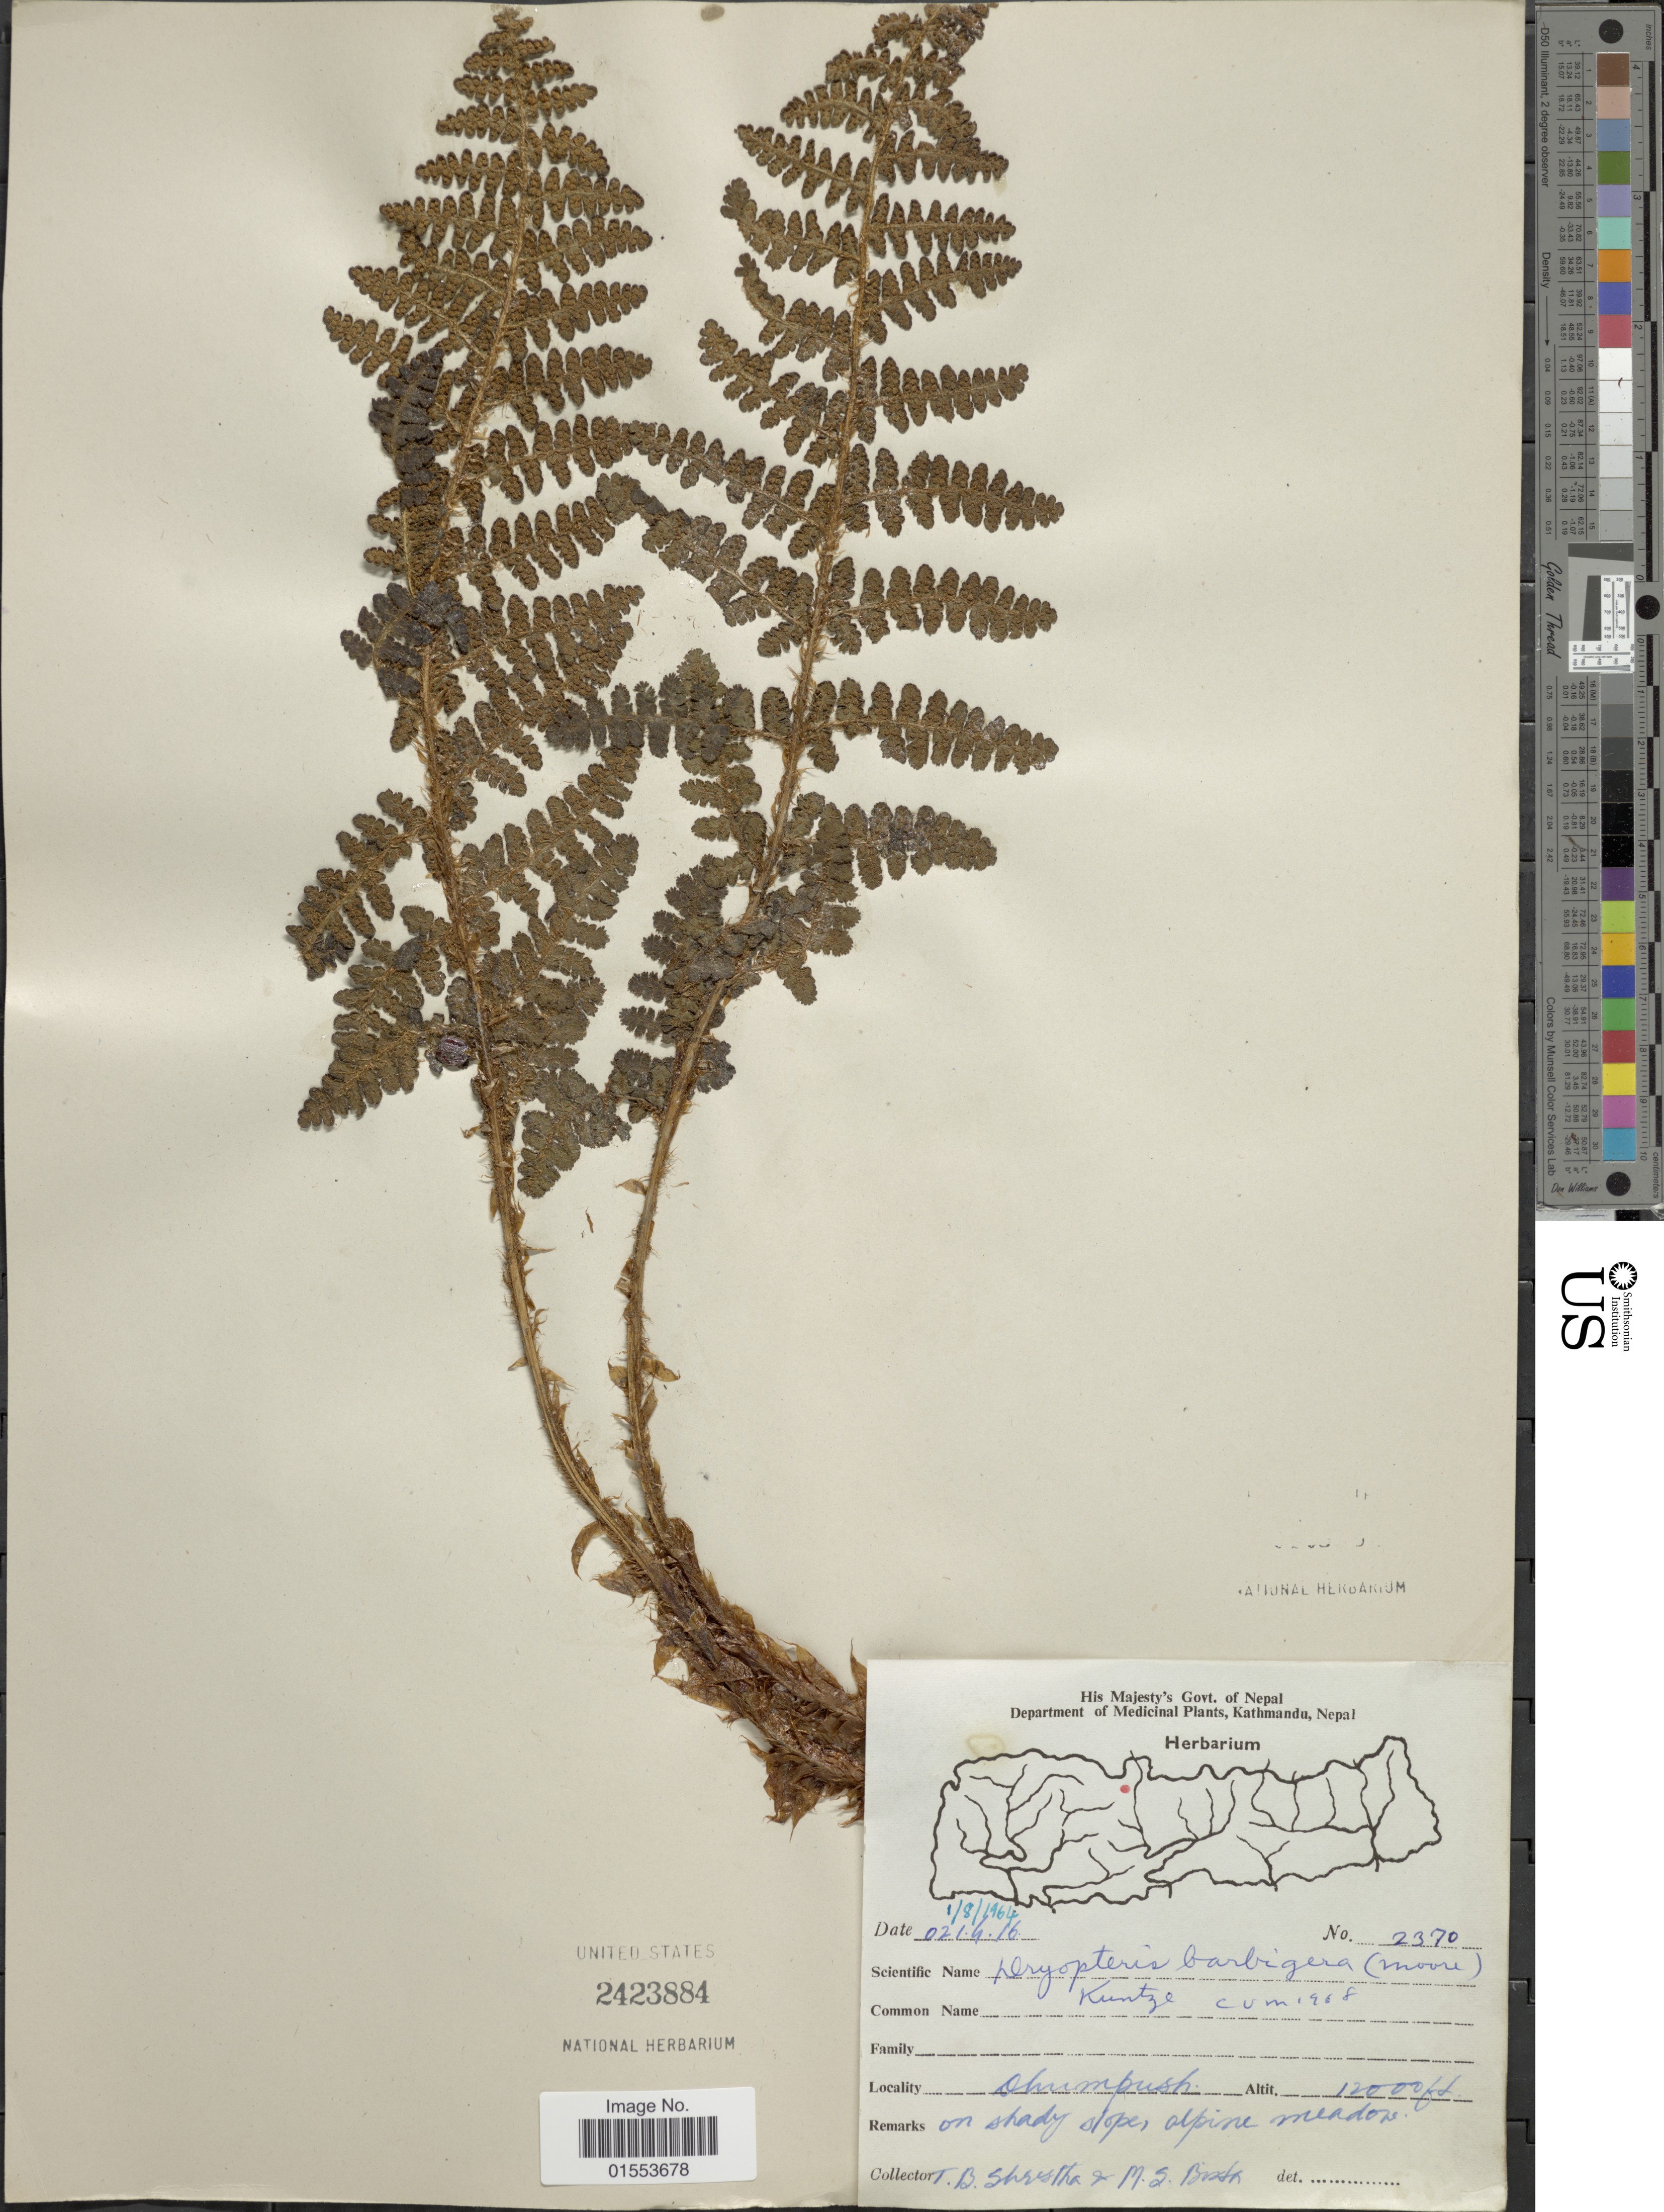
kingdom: Plantae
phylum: Tracheophyta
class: Polypodiopsida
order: Polypodiales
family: Dryopteridaceae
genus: Dryopteris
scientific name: Dryopteris barbigera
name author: (Hook.) Kuntze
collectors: T. B. Shrestha & M. Bista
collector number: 2370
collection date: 1964-08-01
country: Nepal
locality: Dhampush.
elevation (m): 3658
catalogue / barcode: US 2423884